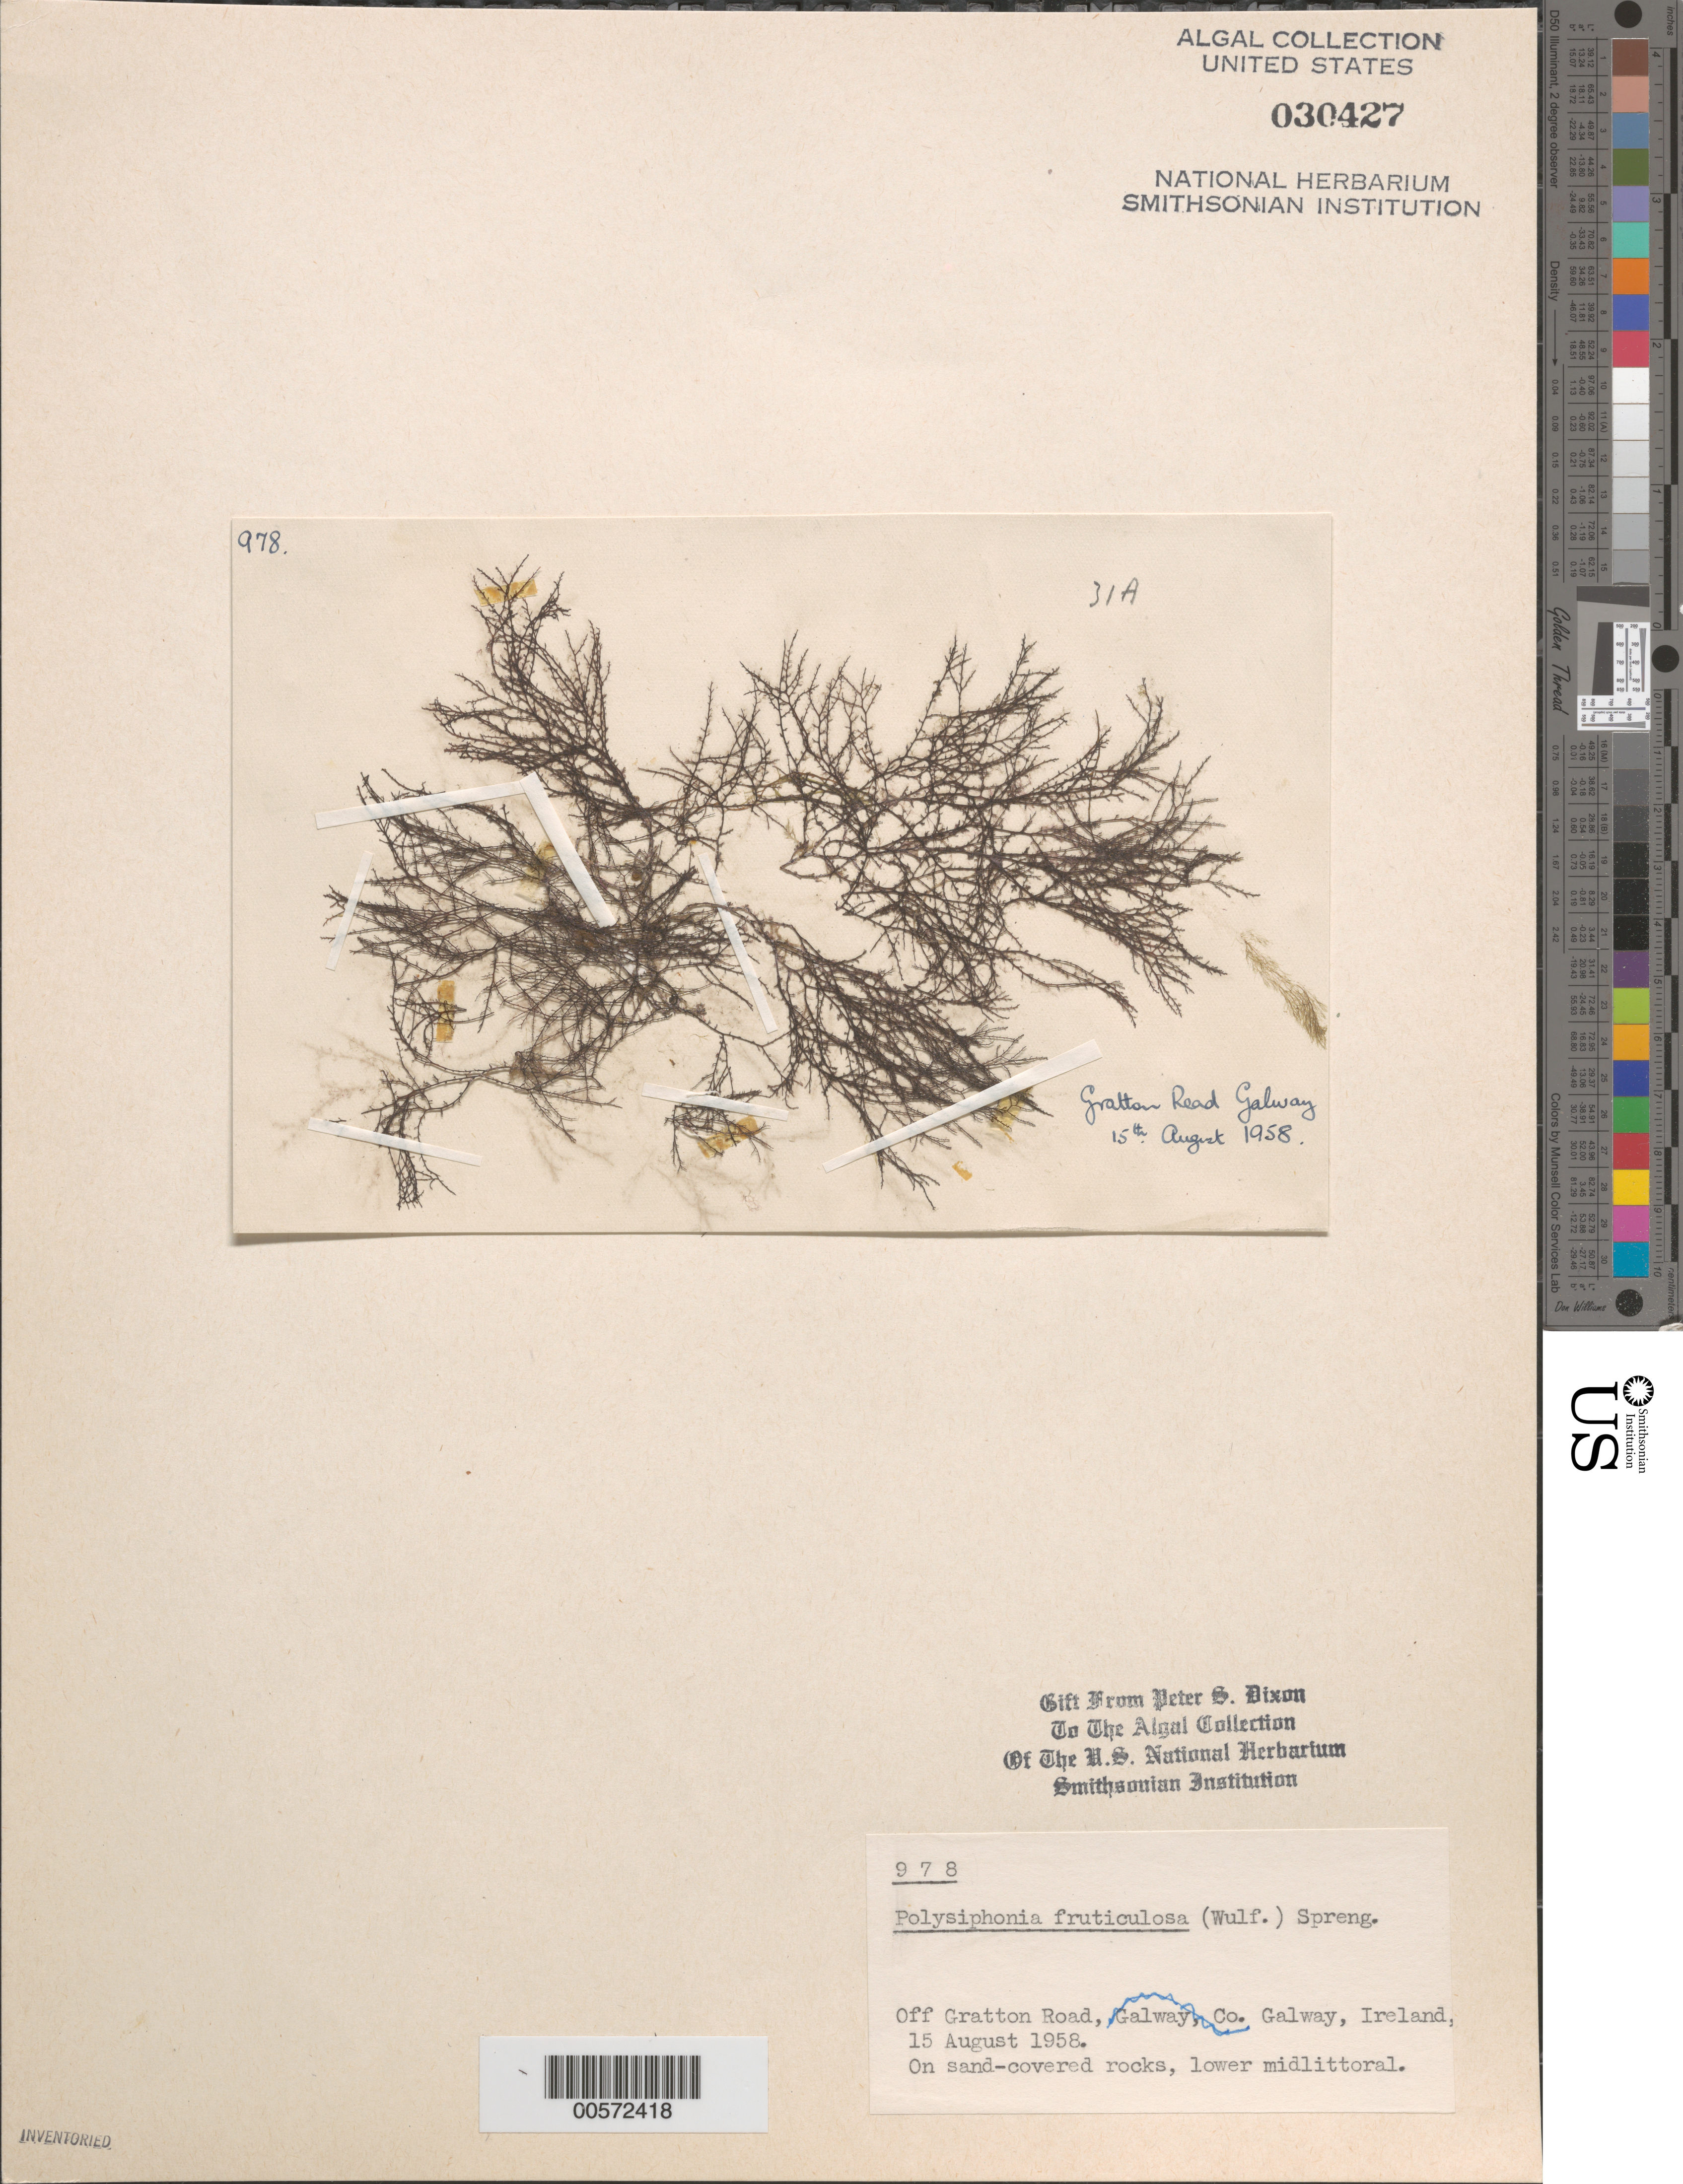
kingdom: Plantae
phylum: Rhodophyta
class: Florideophyceae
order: Ceramiales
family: Rhodomelaceae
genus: Polysiphonia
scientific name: Polysiphonia fruticulosa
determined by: Dixon, P. S.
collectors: P. S. Dixon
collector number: PSD 978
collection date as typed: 15 Aug 1958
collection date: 1958-08-15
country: Ireland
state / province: Connaught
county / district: Galway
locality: Galway, off Gratton Road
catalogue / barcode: US 30427